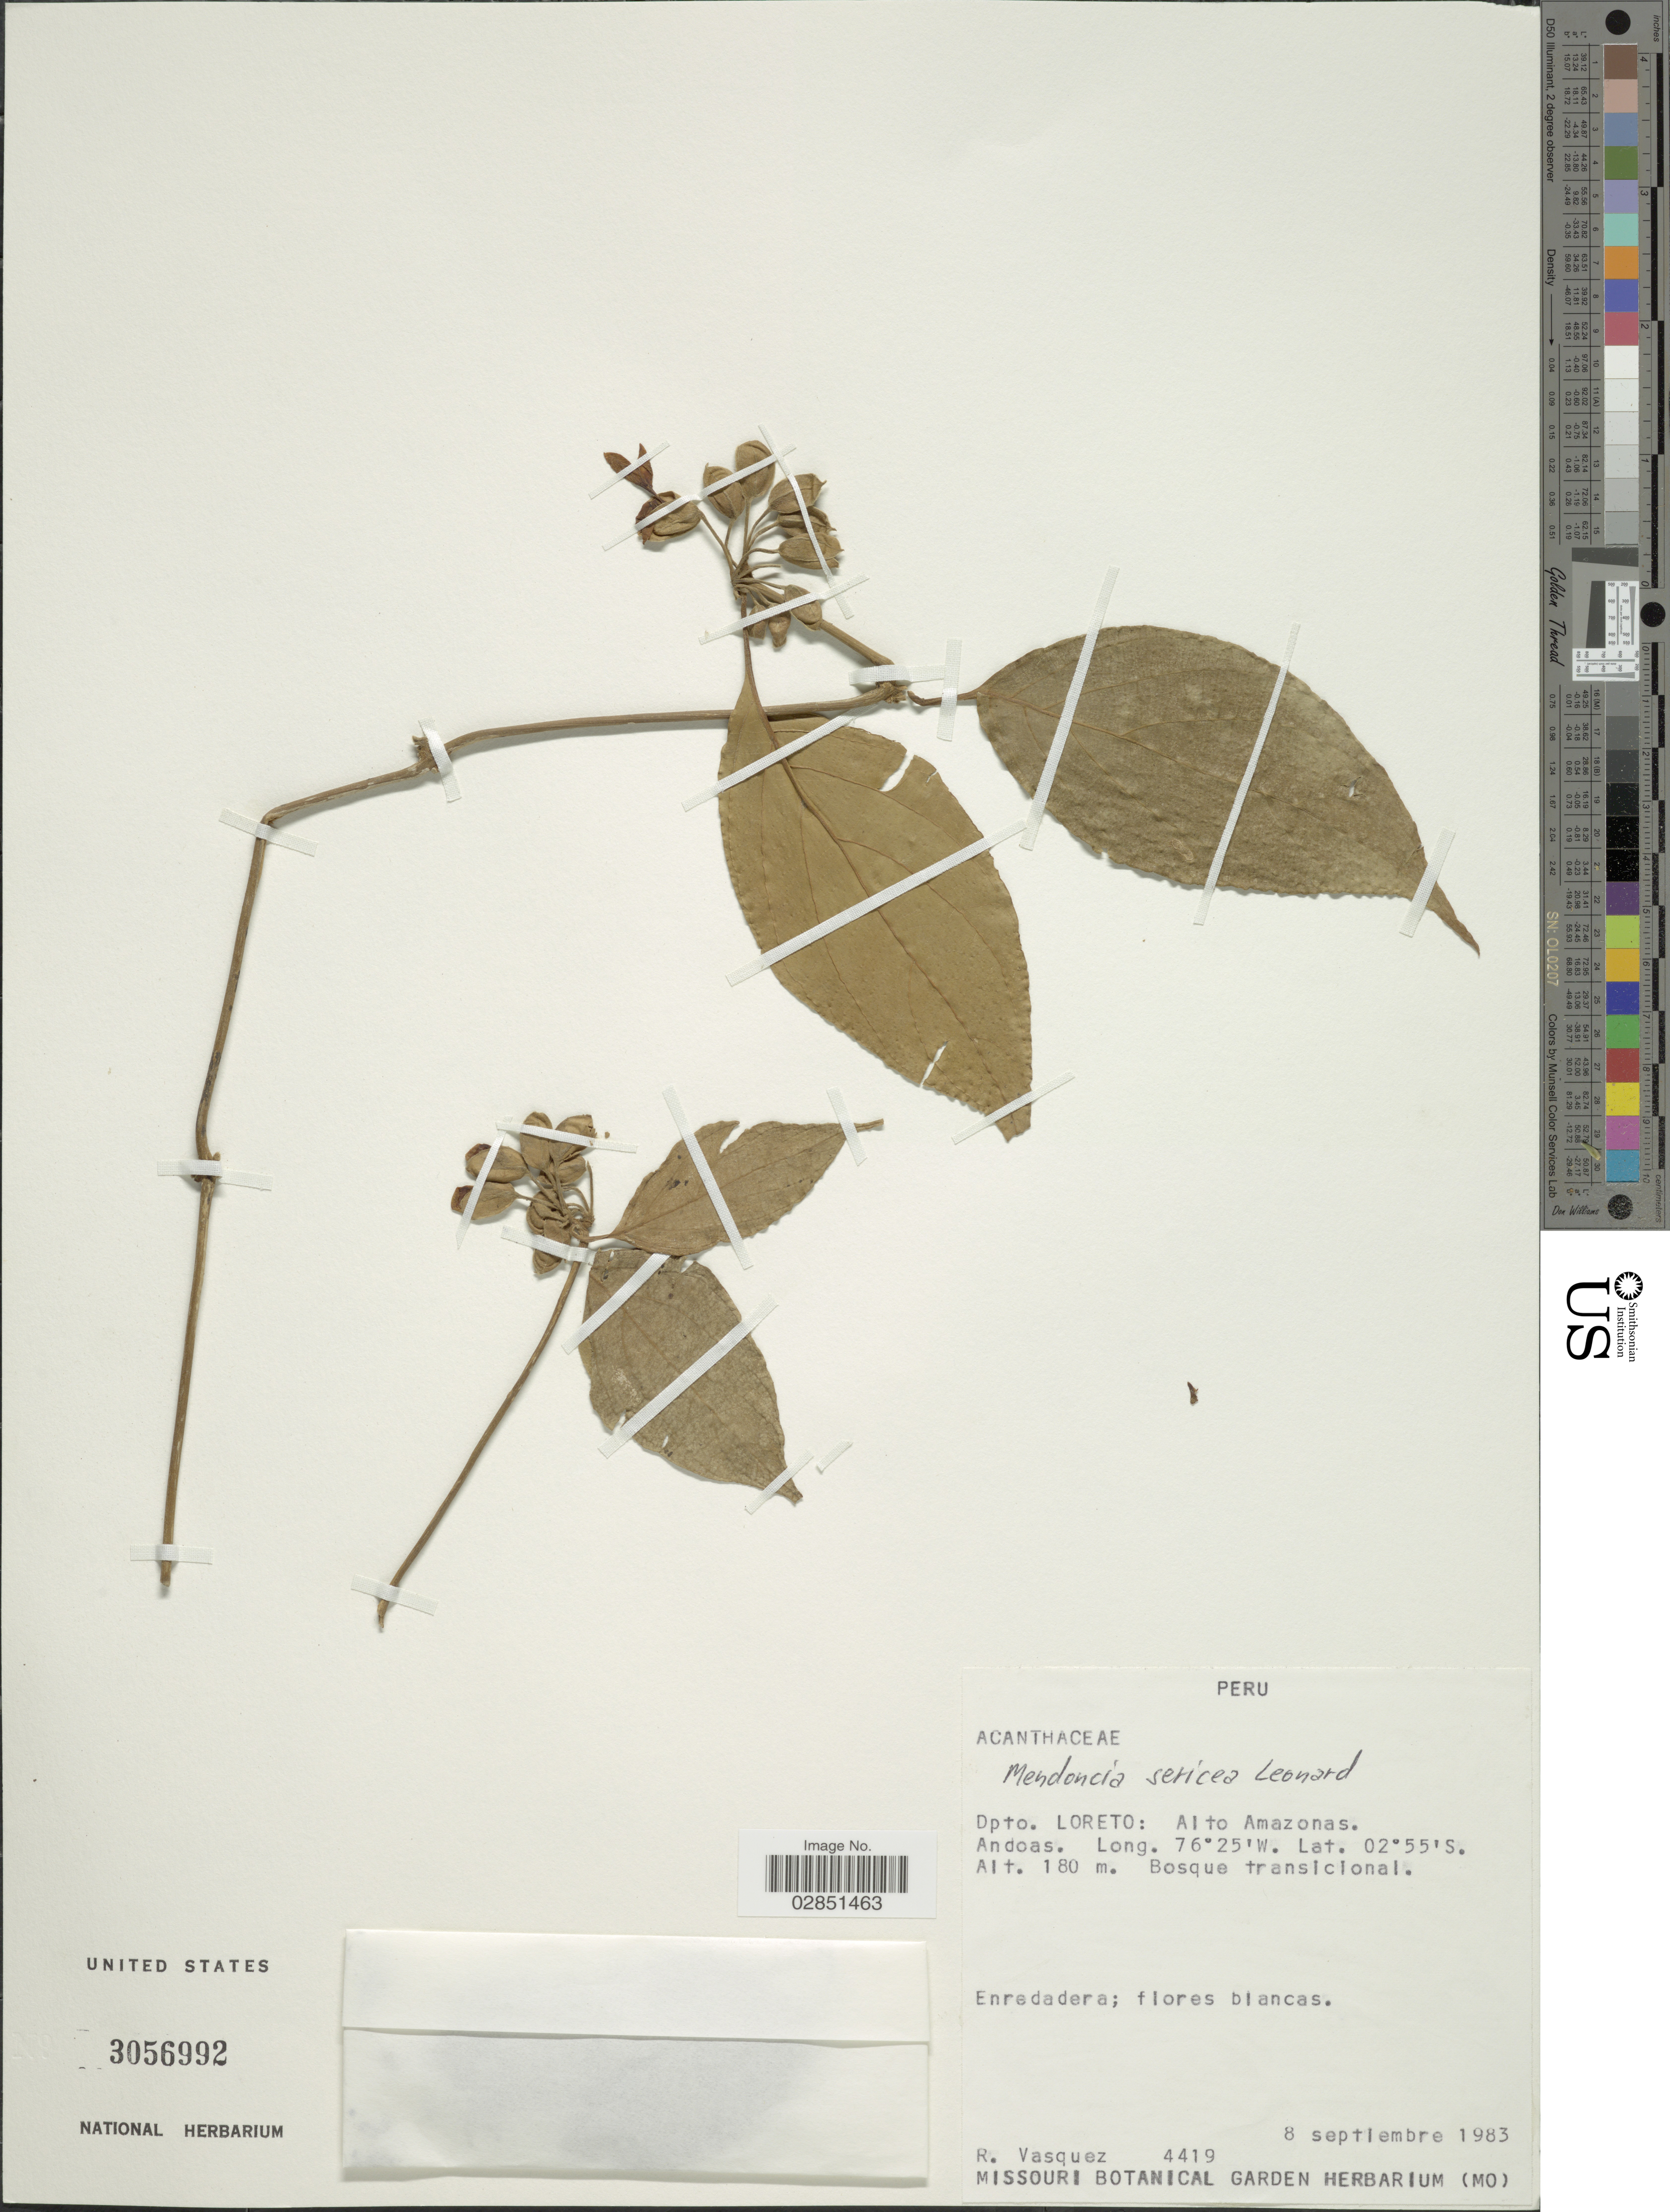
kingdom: Plantae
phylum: Tracheophyta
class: Magnoliopsida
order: Lamiales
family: Acanthaceae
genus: Mendoncia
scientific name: Mendoncia sericea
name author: Leonard ex Wassh.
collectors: R. Vasquez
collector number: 4419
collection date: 1983-09-08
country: Peru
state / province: Loreto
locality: Dpto. Loreto: Alto Amazonas. Andoas.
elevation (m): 180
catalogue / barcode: US 3056992